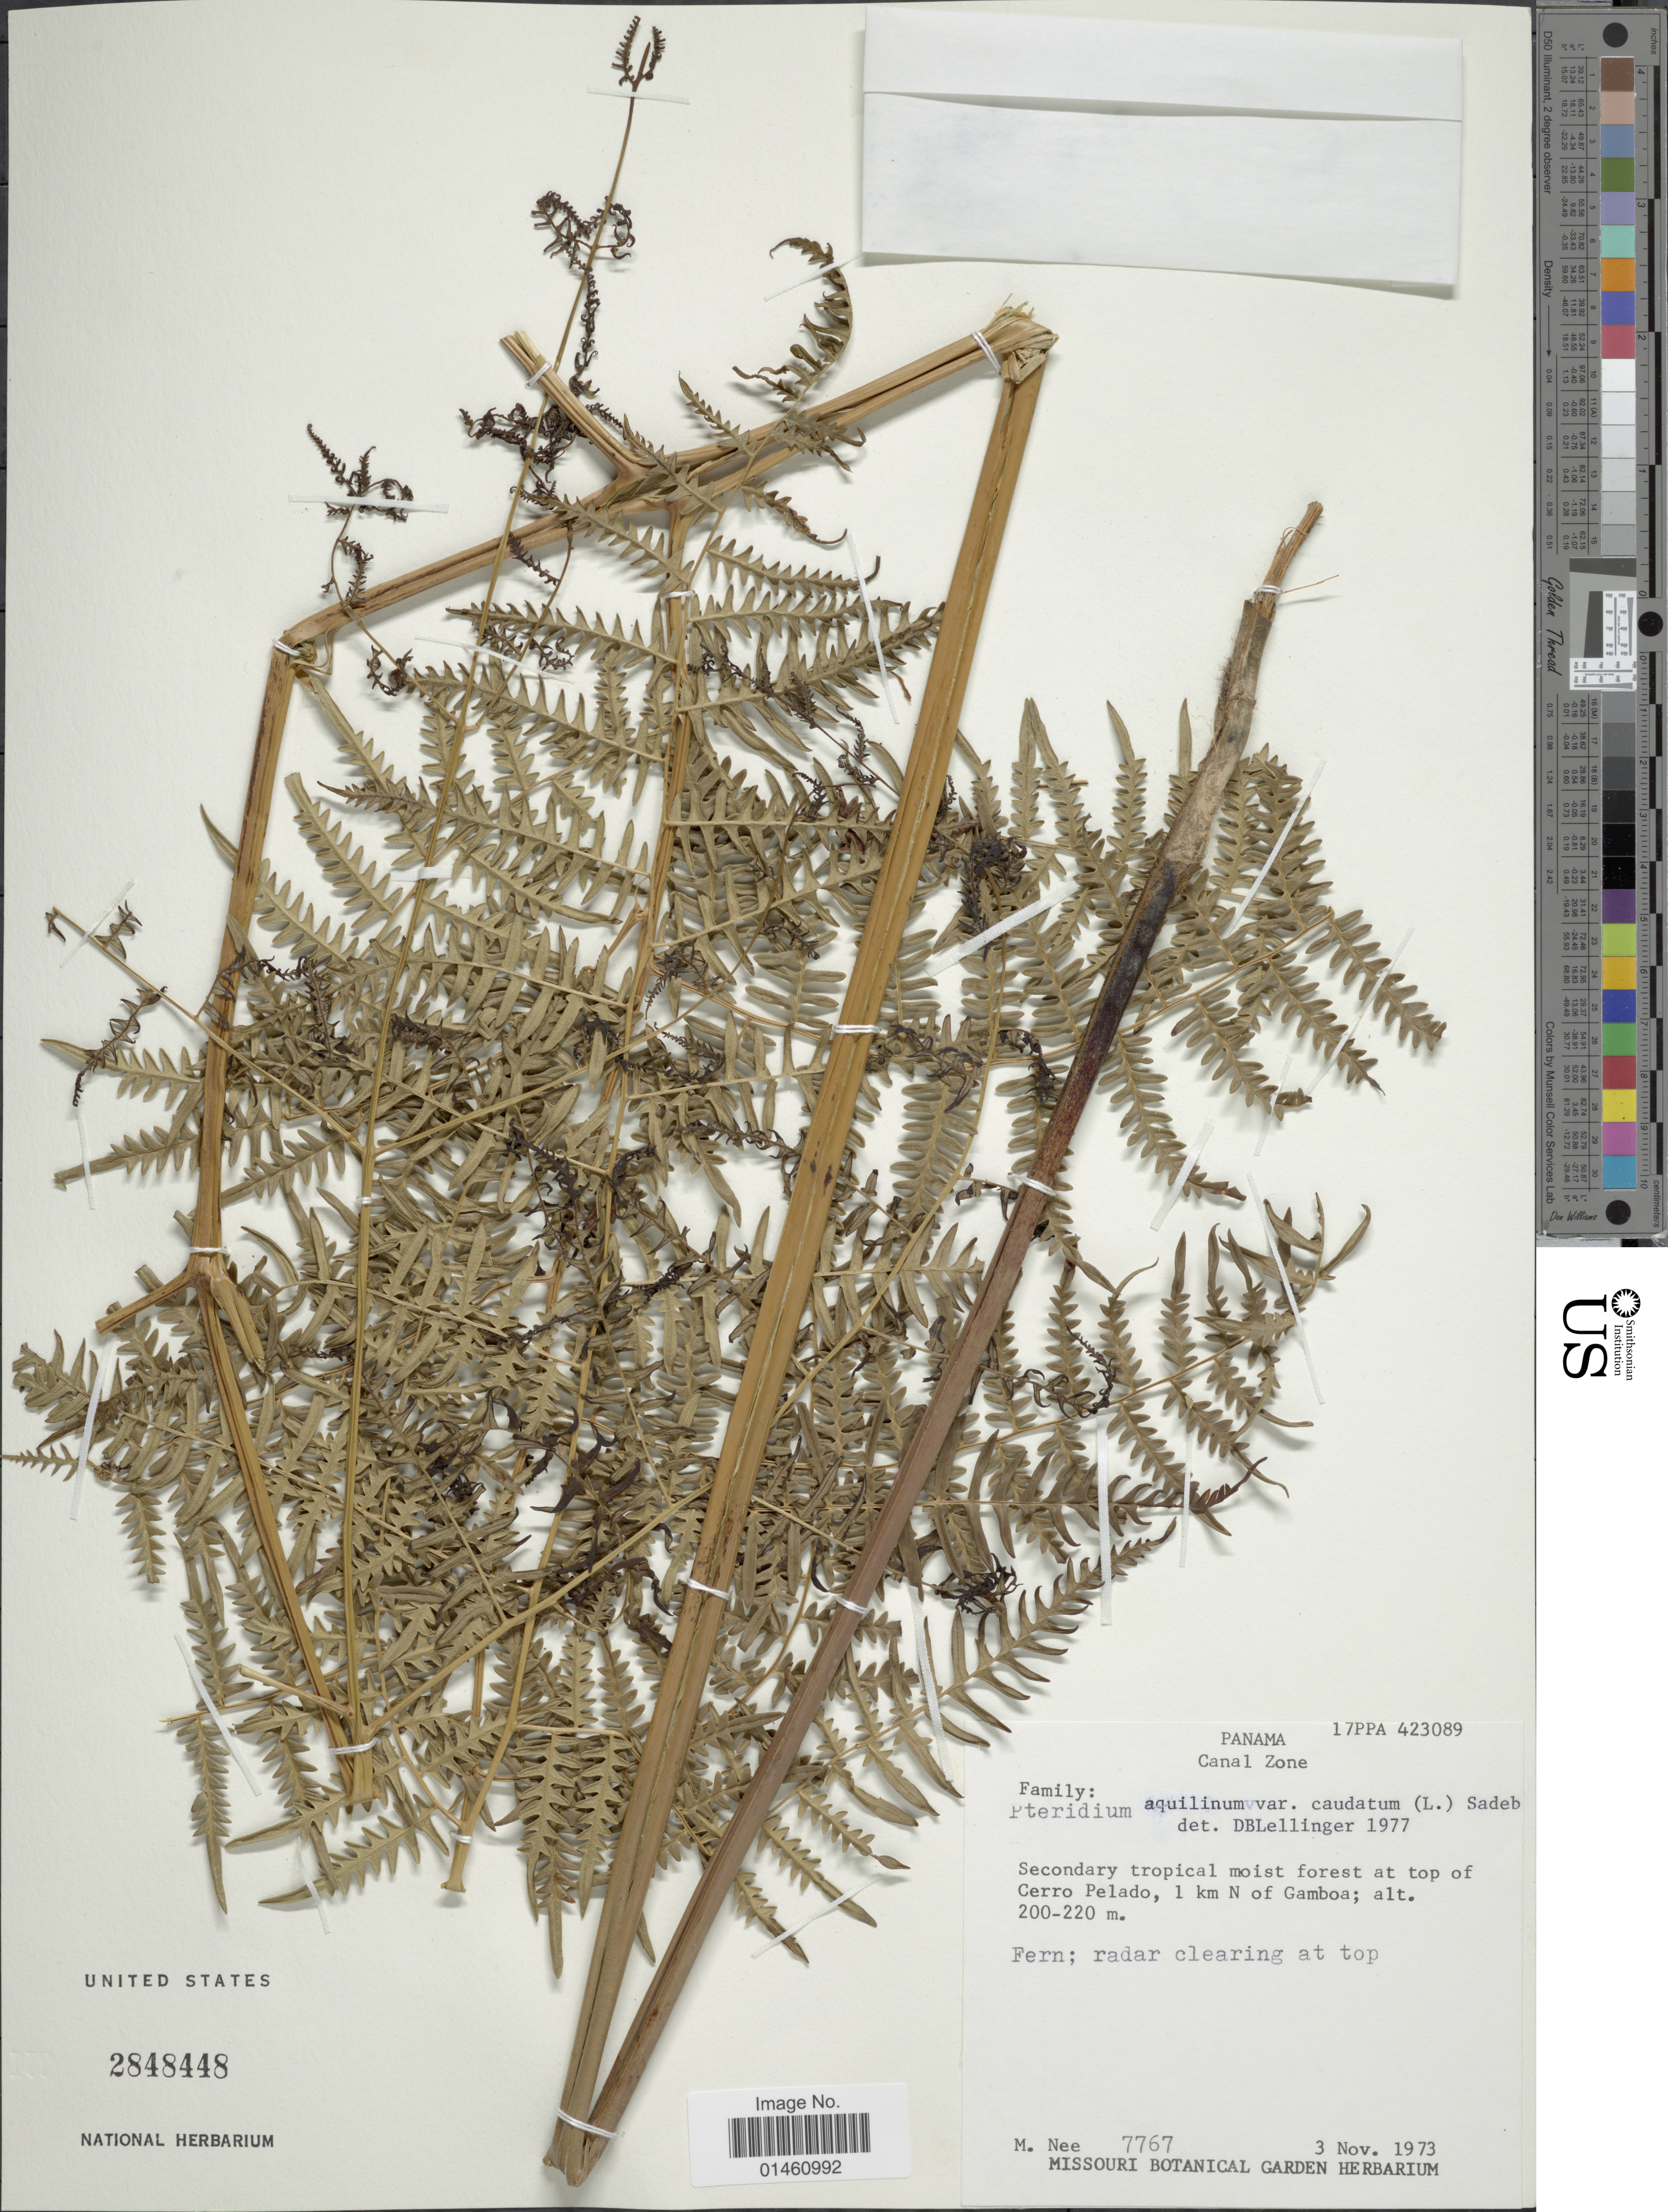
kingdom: Plantae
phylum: Tracheophyta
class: Polypodiopsida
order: Polypodiales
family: Dennstaedtiaceae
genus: Pteridium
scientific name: Pteridium caudatum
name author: (L.) Maxon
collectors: M. Nee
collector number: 7767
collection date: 1973-11-03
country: Panama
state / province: Colón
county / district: Canal Zone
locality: Canal Zone, Secondary tropical moist forest at top of Cerro Pelado, 1 km N of Gamboa.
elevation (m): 200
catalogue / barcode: US 2848448